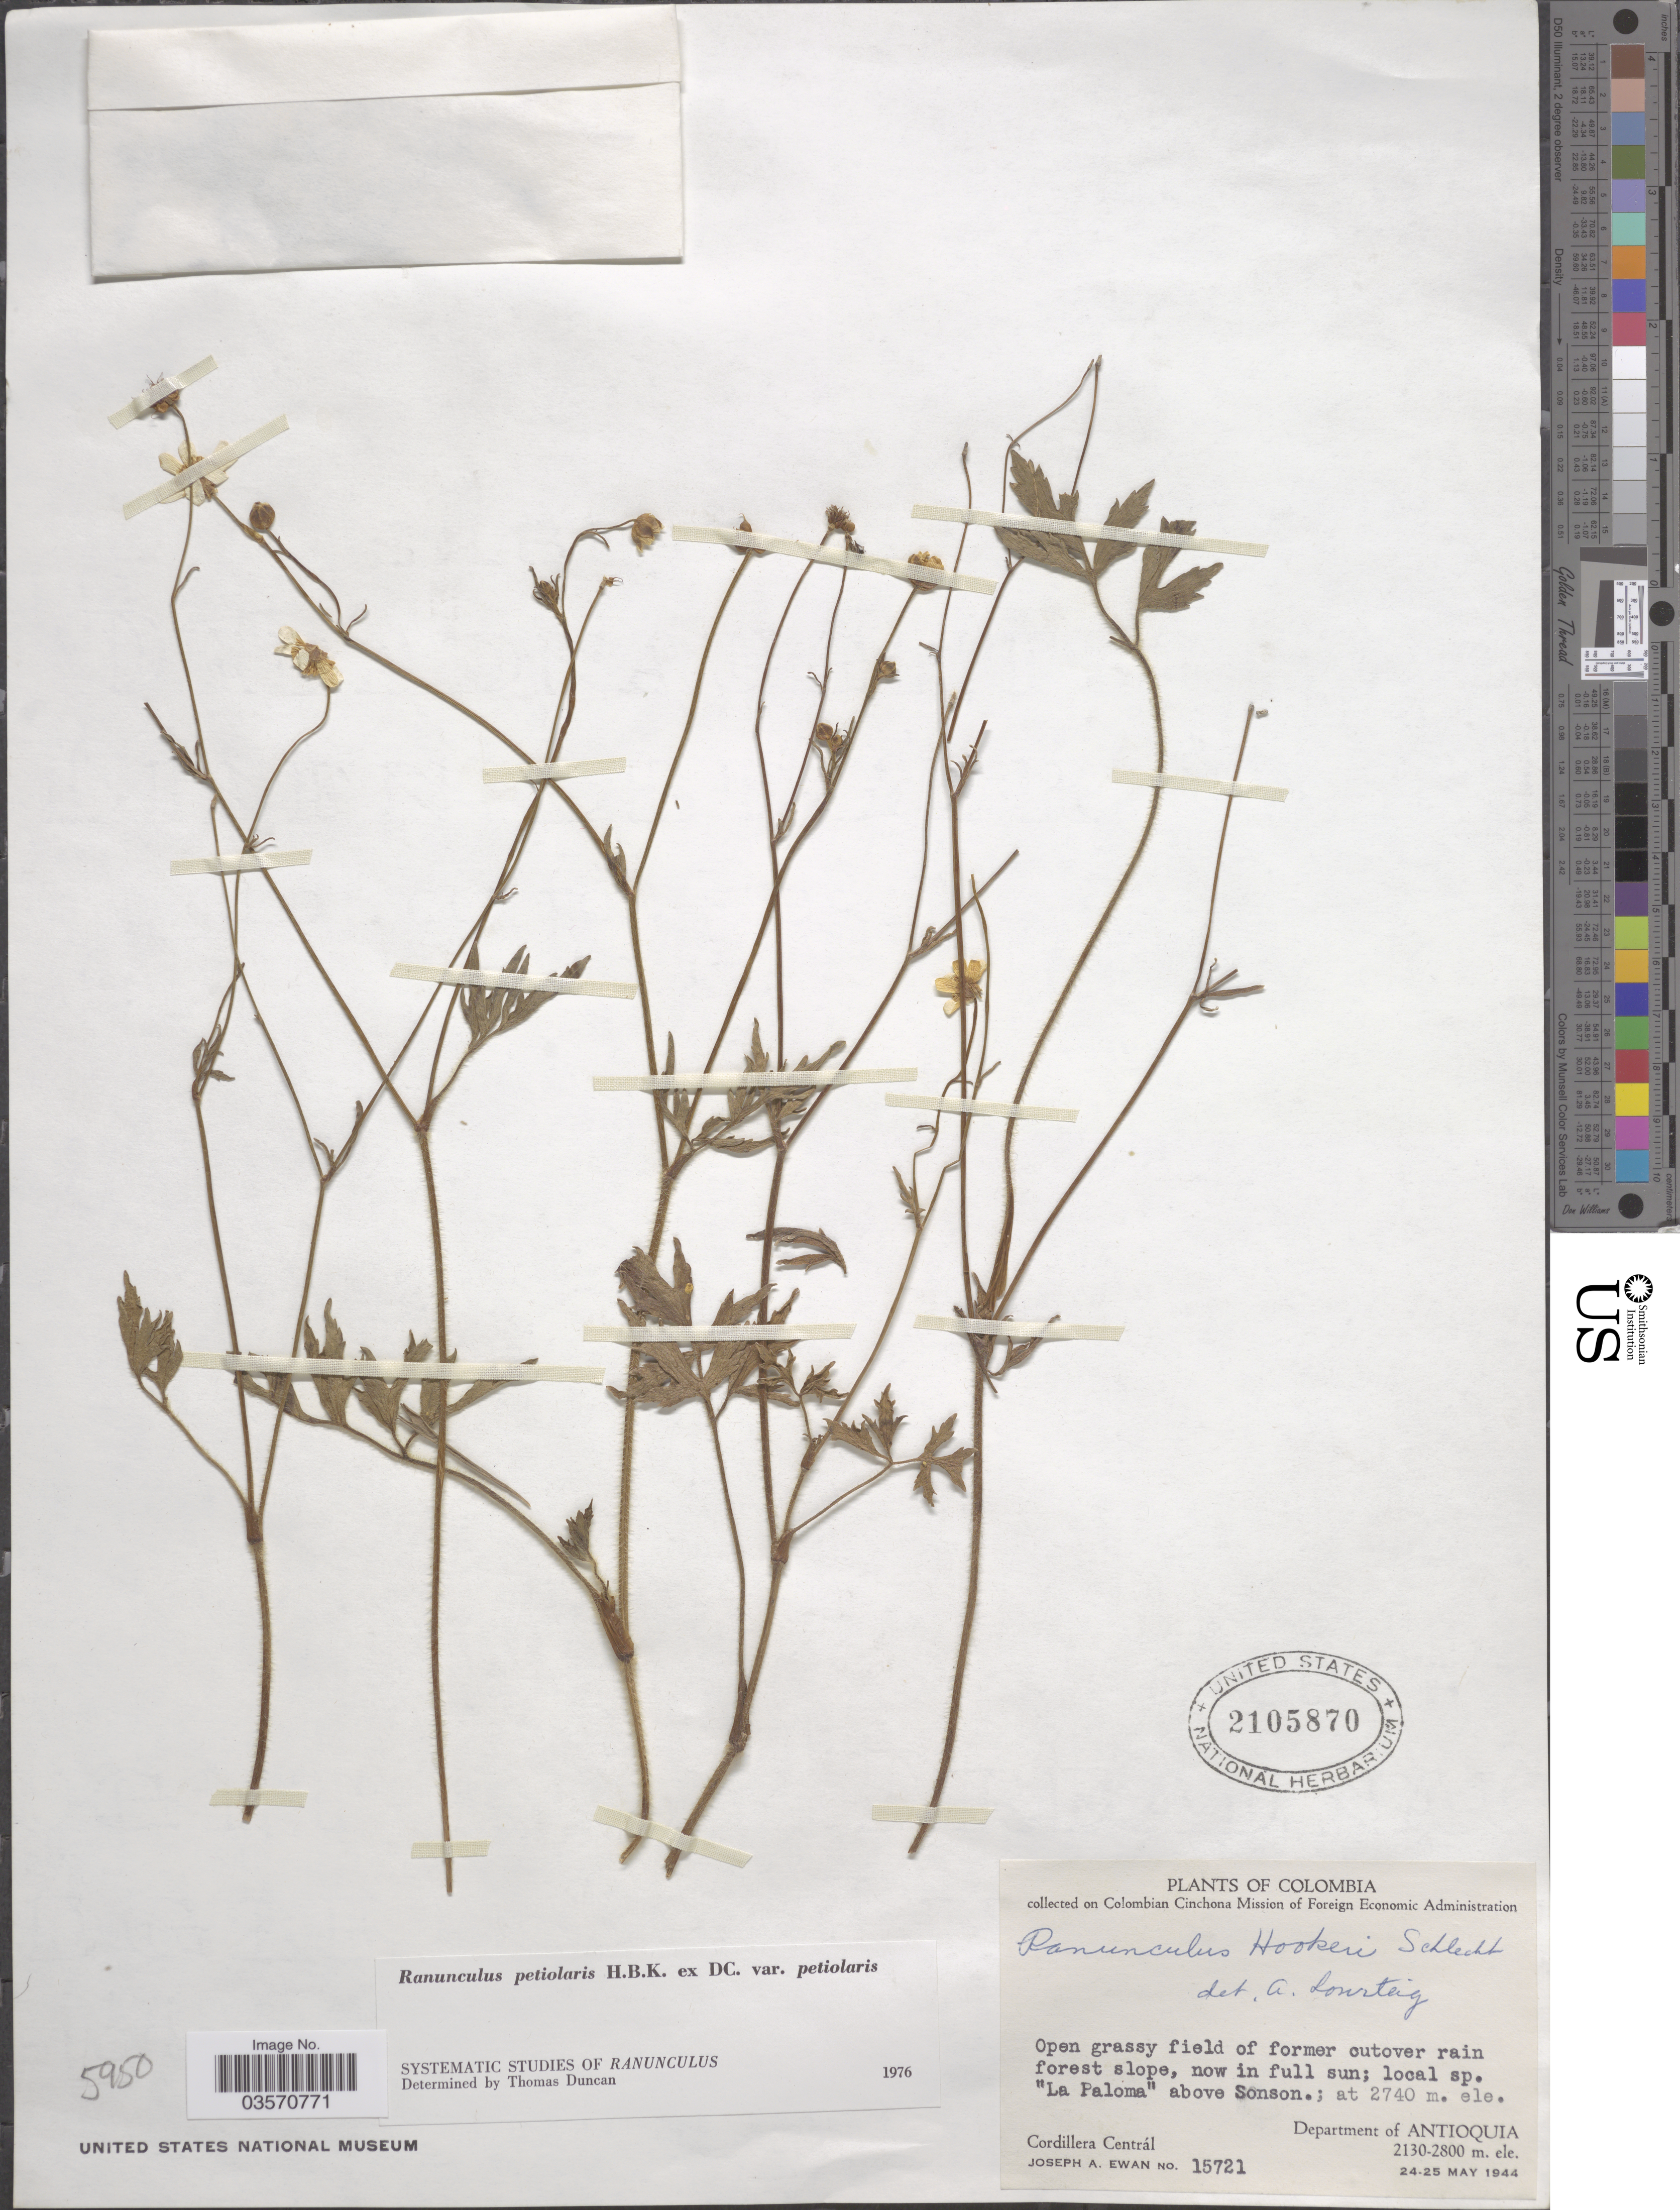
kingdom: Plantae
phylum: Tracheophyta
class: Magnoliopsida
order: Ranunculales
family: Ranunculaceae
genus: Ranunculus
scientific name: Ranunculus petiolaris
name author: Kunth ex DC.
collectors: J. A. Ewan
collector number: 15721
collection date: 1944-05-24/1944-05-25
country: Colombia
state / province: Antioquia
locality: "La Paloma" above Sonson. Codillera Centrál.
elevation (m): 2740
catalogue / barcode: US 2105870